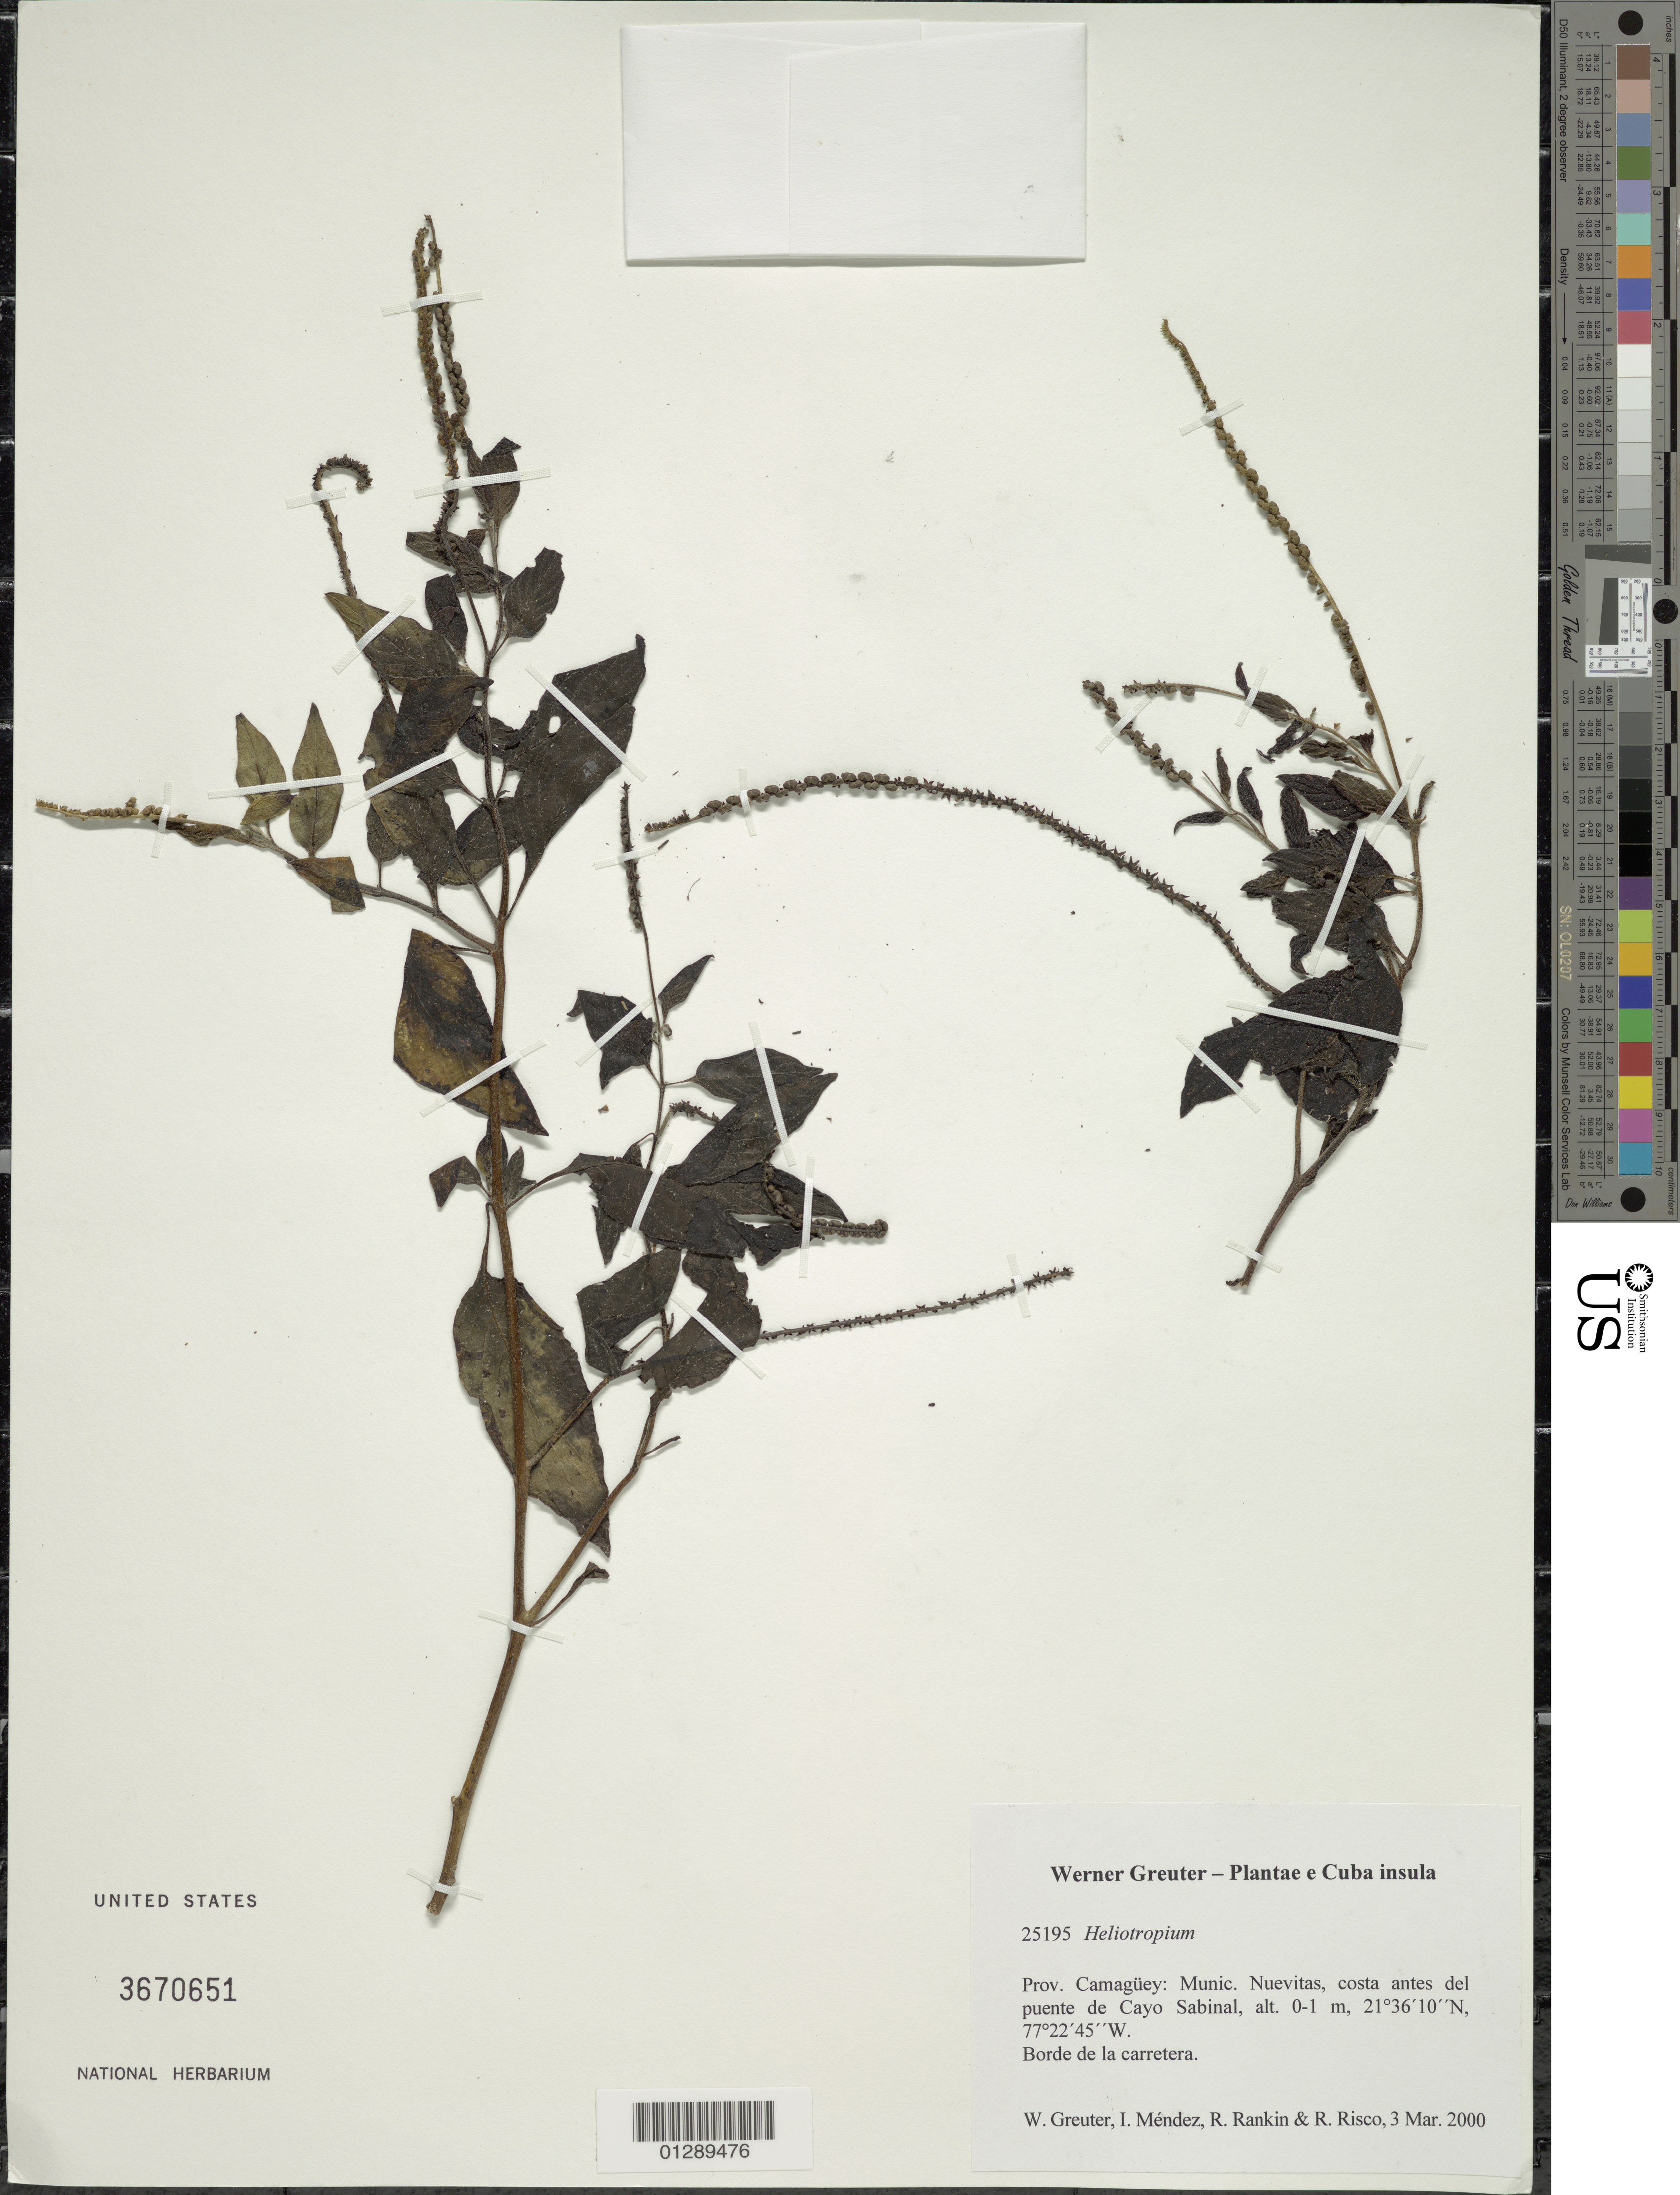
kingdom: Plantae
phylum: Tracheophyta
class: Magnoliopsida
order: Boraginales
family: Heliotropiaceae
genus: Heliotropium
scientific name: Heliotropium sp.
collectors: W. R. Greuter, I. Méndez, R. Rankin Rodriguez & R. Risco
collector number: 25195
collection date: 2000-03-03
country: Cuba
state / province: Camagüey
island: Cuba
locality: Munic. Nuevitas, costa antes del puente de Cayo Sabinal.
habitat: Borde de la carretera.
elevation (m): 0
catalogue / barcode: US 3670651